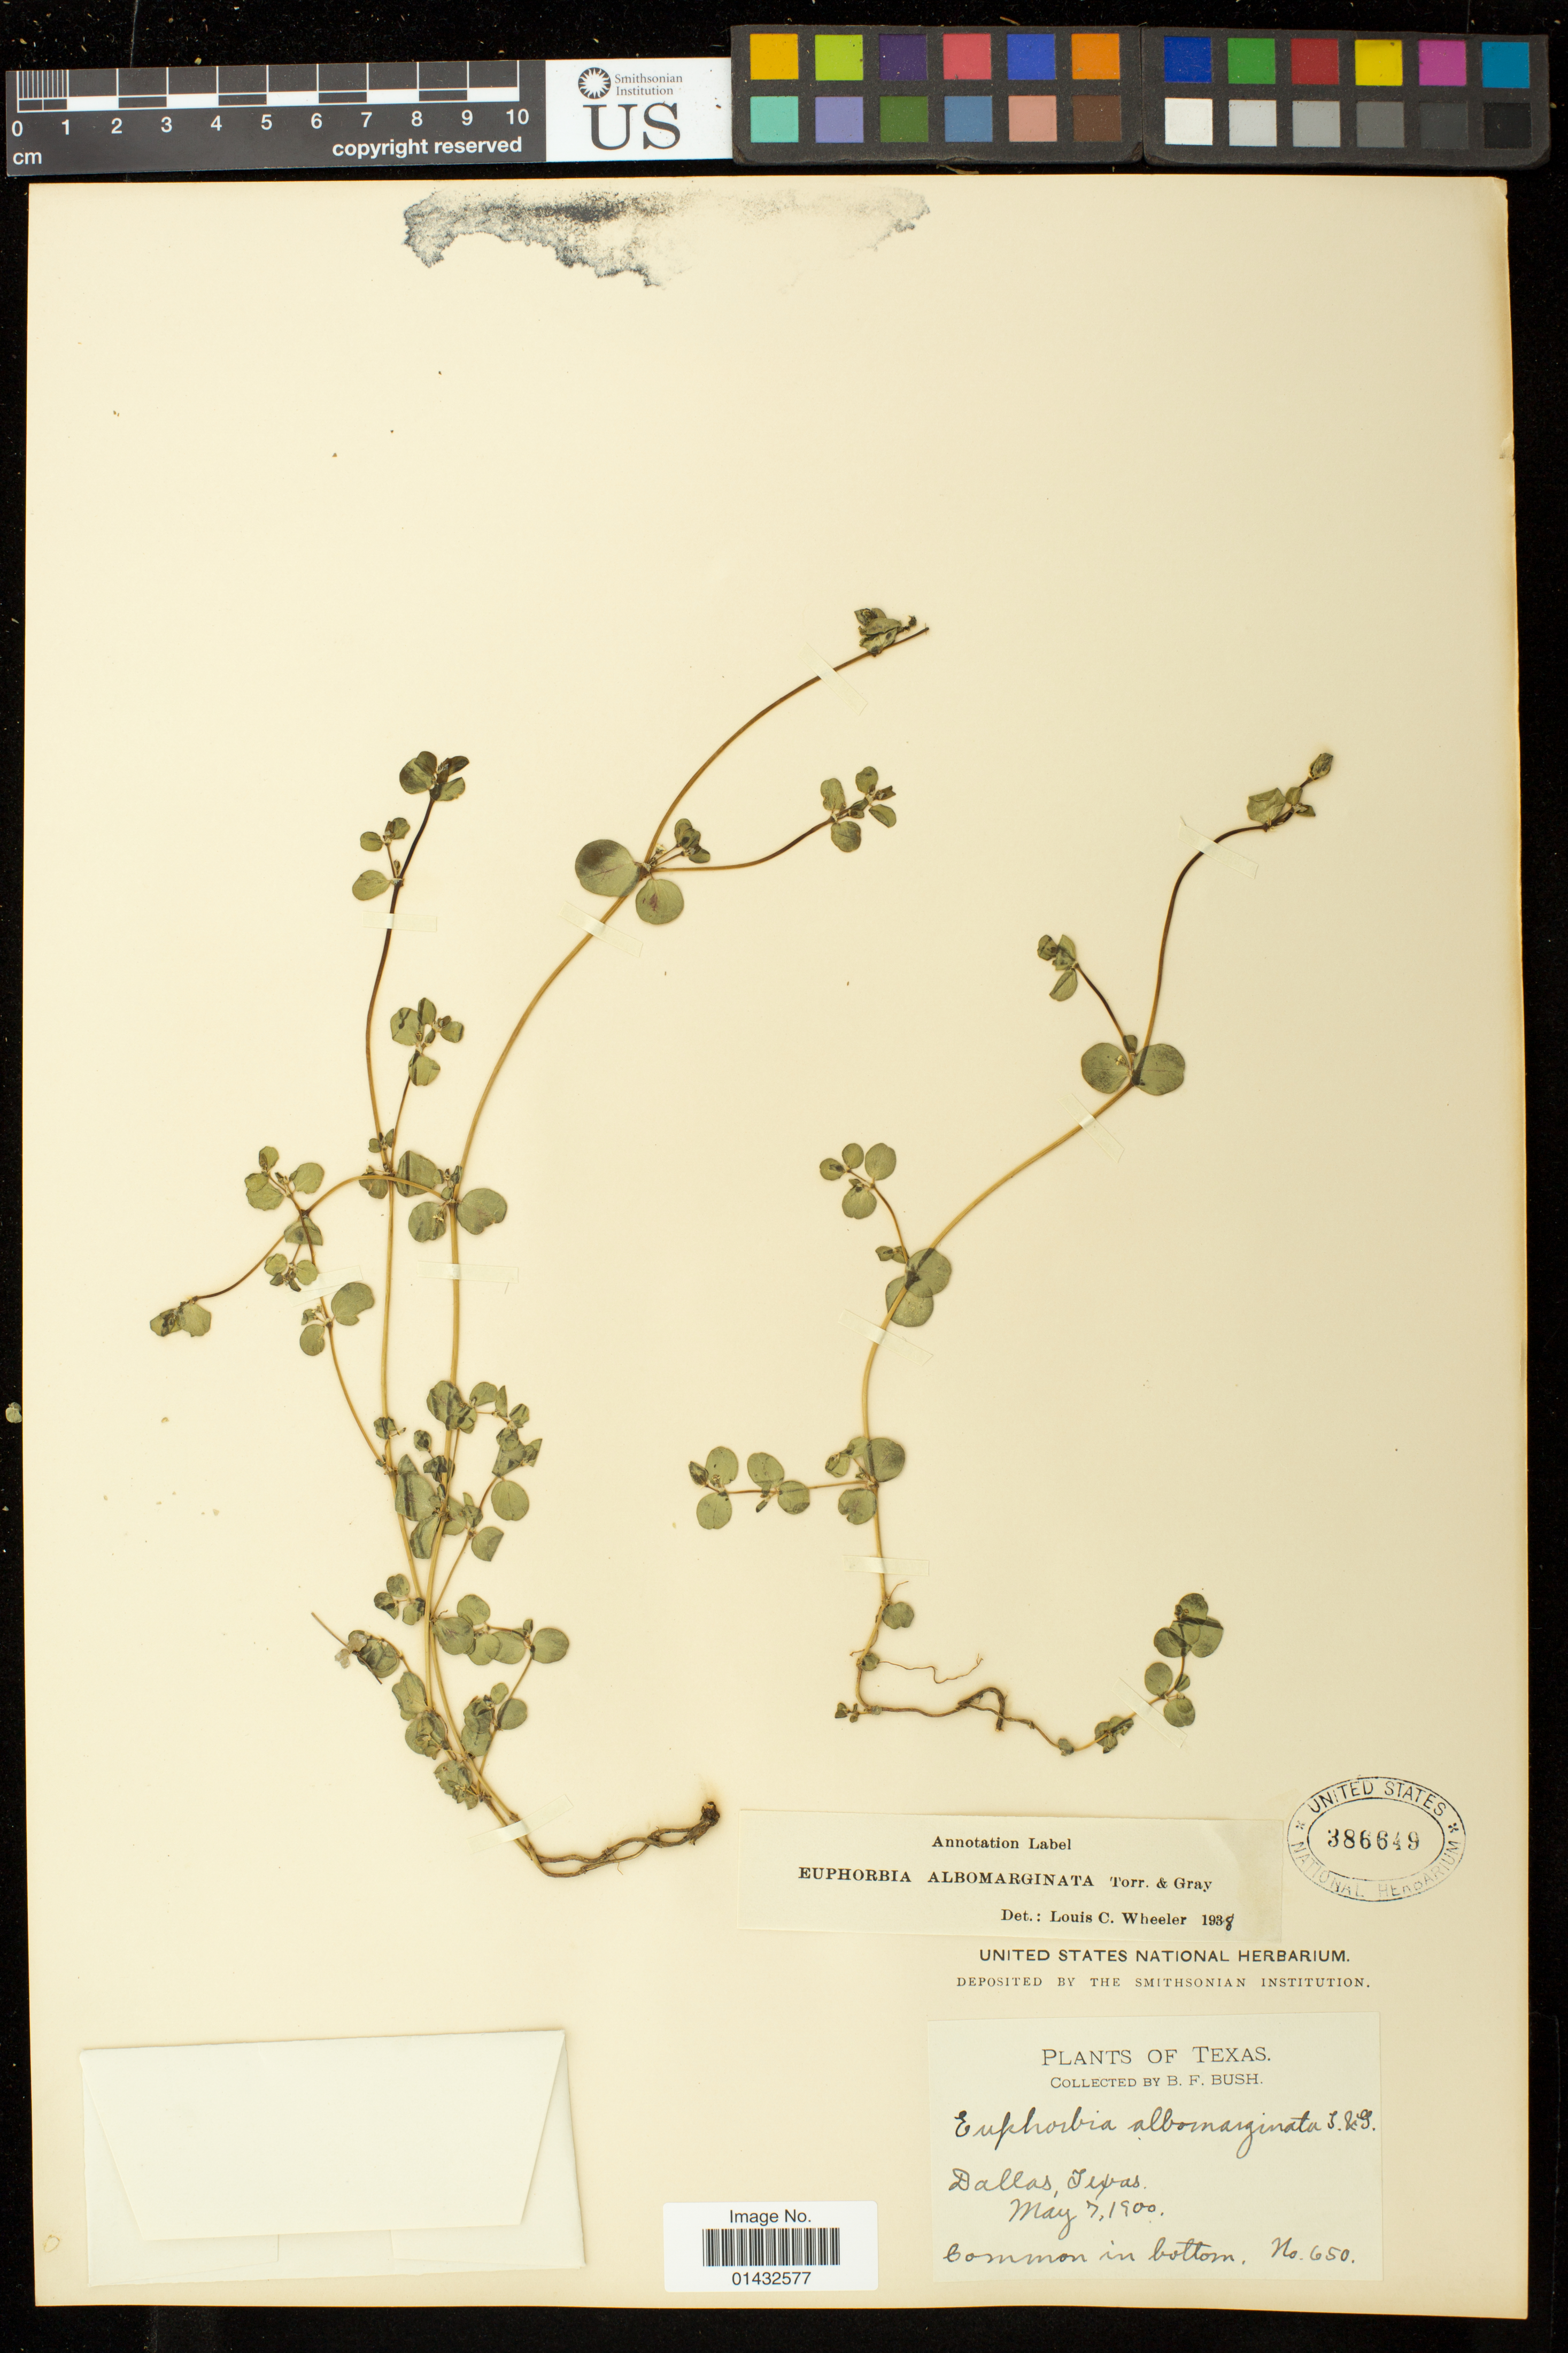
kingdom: Plantae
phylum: Tracheophyta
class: Magnoliopsida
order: Malpighiales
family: Euphorbiaceae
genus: Euphorbia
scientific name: Euphorbia albomarginata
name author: Torr. & A. Gray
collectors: B. F. Bush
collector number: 650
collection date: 1900-05-07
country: United States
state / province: Texas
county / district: Dallas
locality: Dallas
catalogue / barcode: US 386649